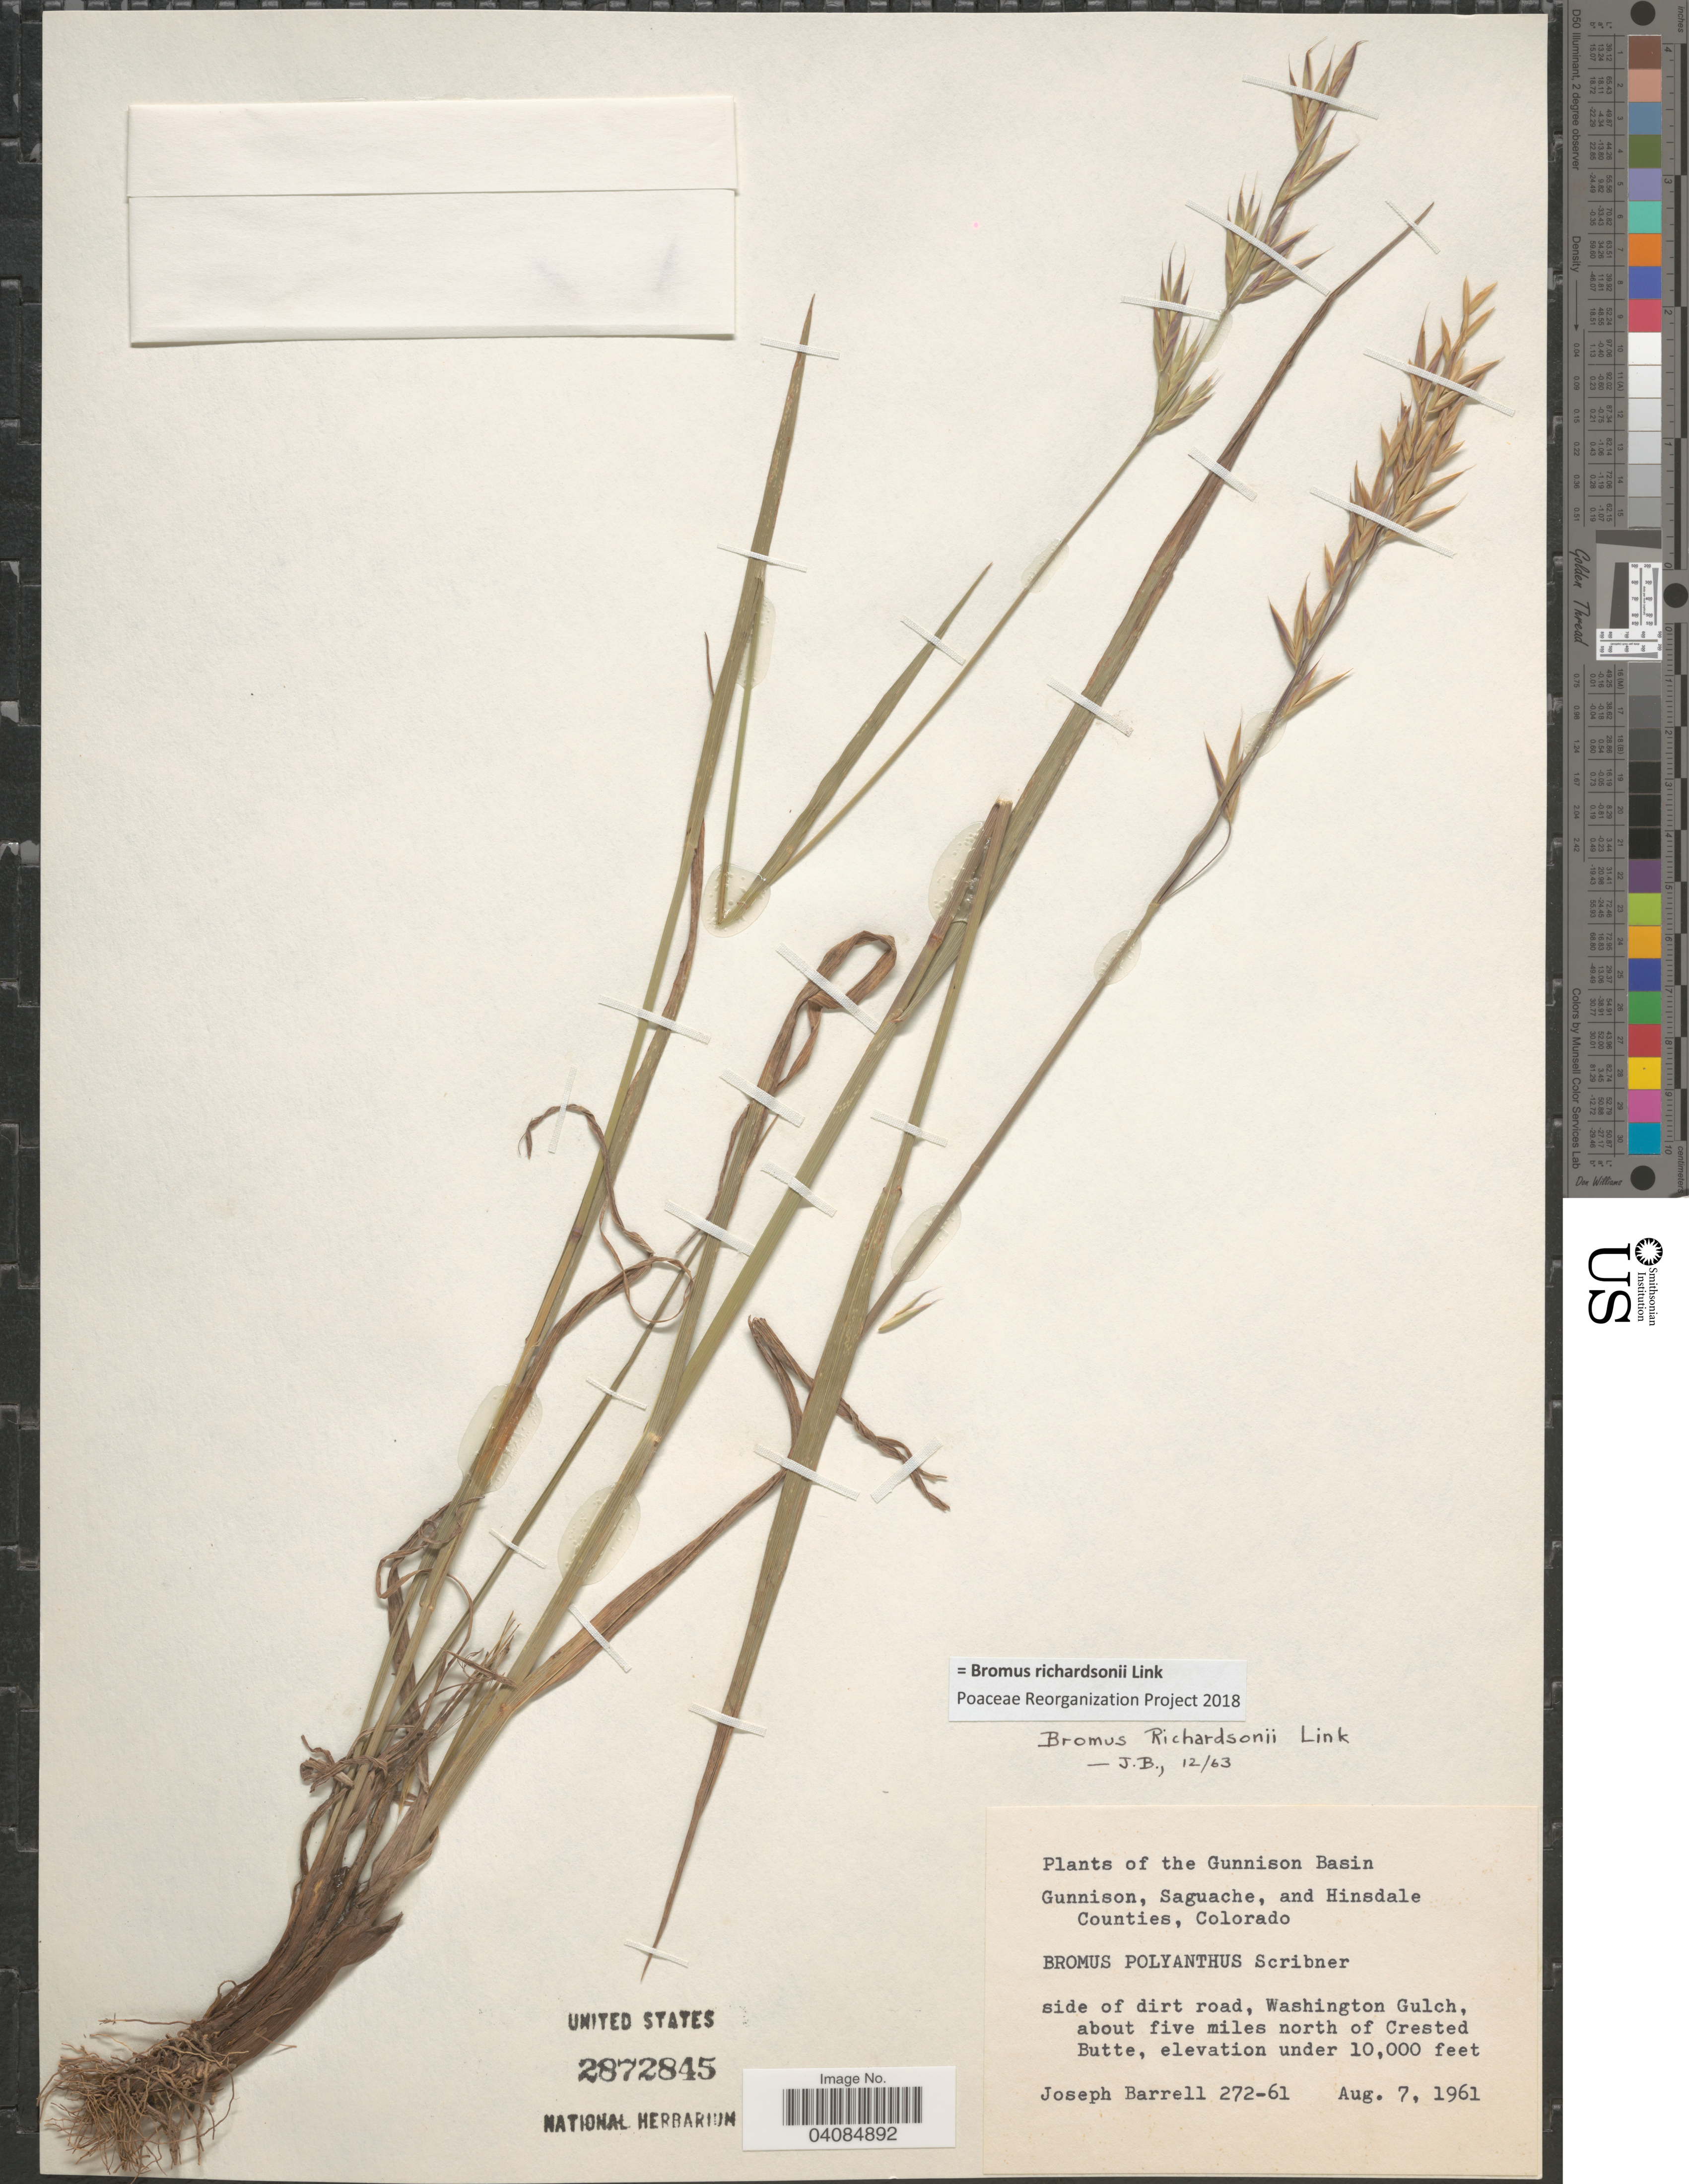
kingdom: Plantae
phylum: Tracheophyta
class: Liliopsida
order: Poales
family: Poaceae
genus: Bromus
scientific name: Bromus racemosus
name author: L.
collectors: J. Barrell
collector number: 272-61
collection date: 1961-08-07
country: United States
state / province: Colorado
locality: Gunnison Basin. Side of dirt road, Washington Gulch, about five miles north of Crested Butte.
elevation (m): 3048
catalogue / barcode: US 2872845